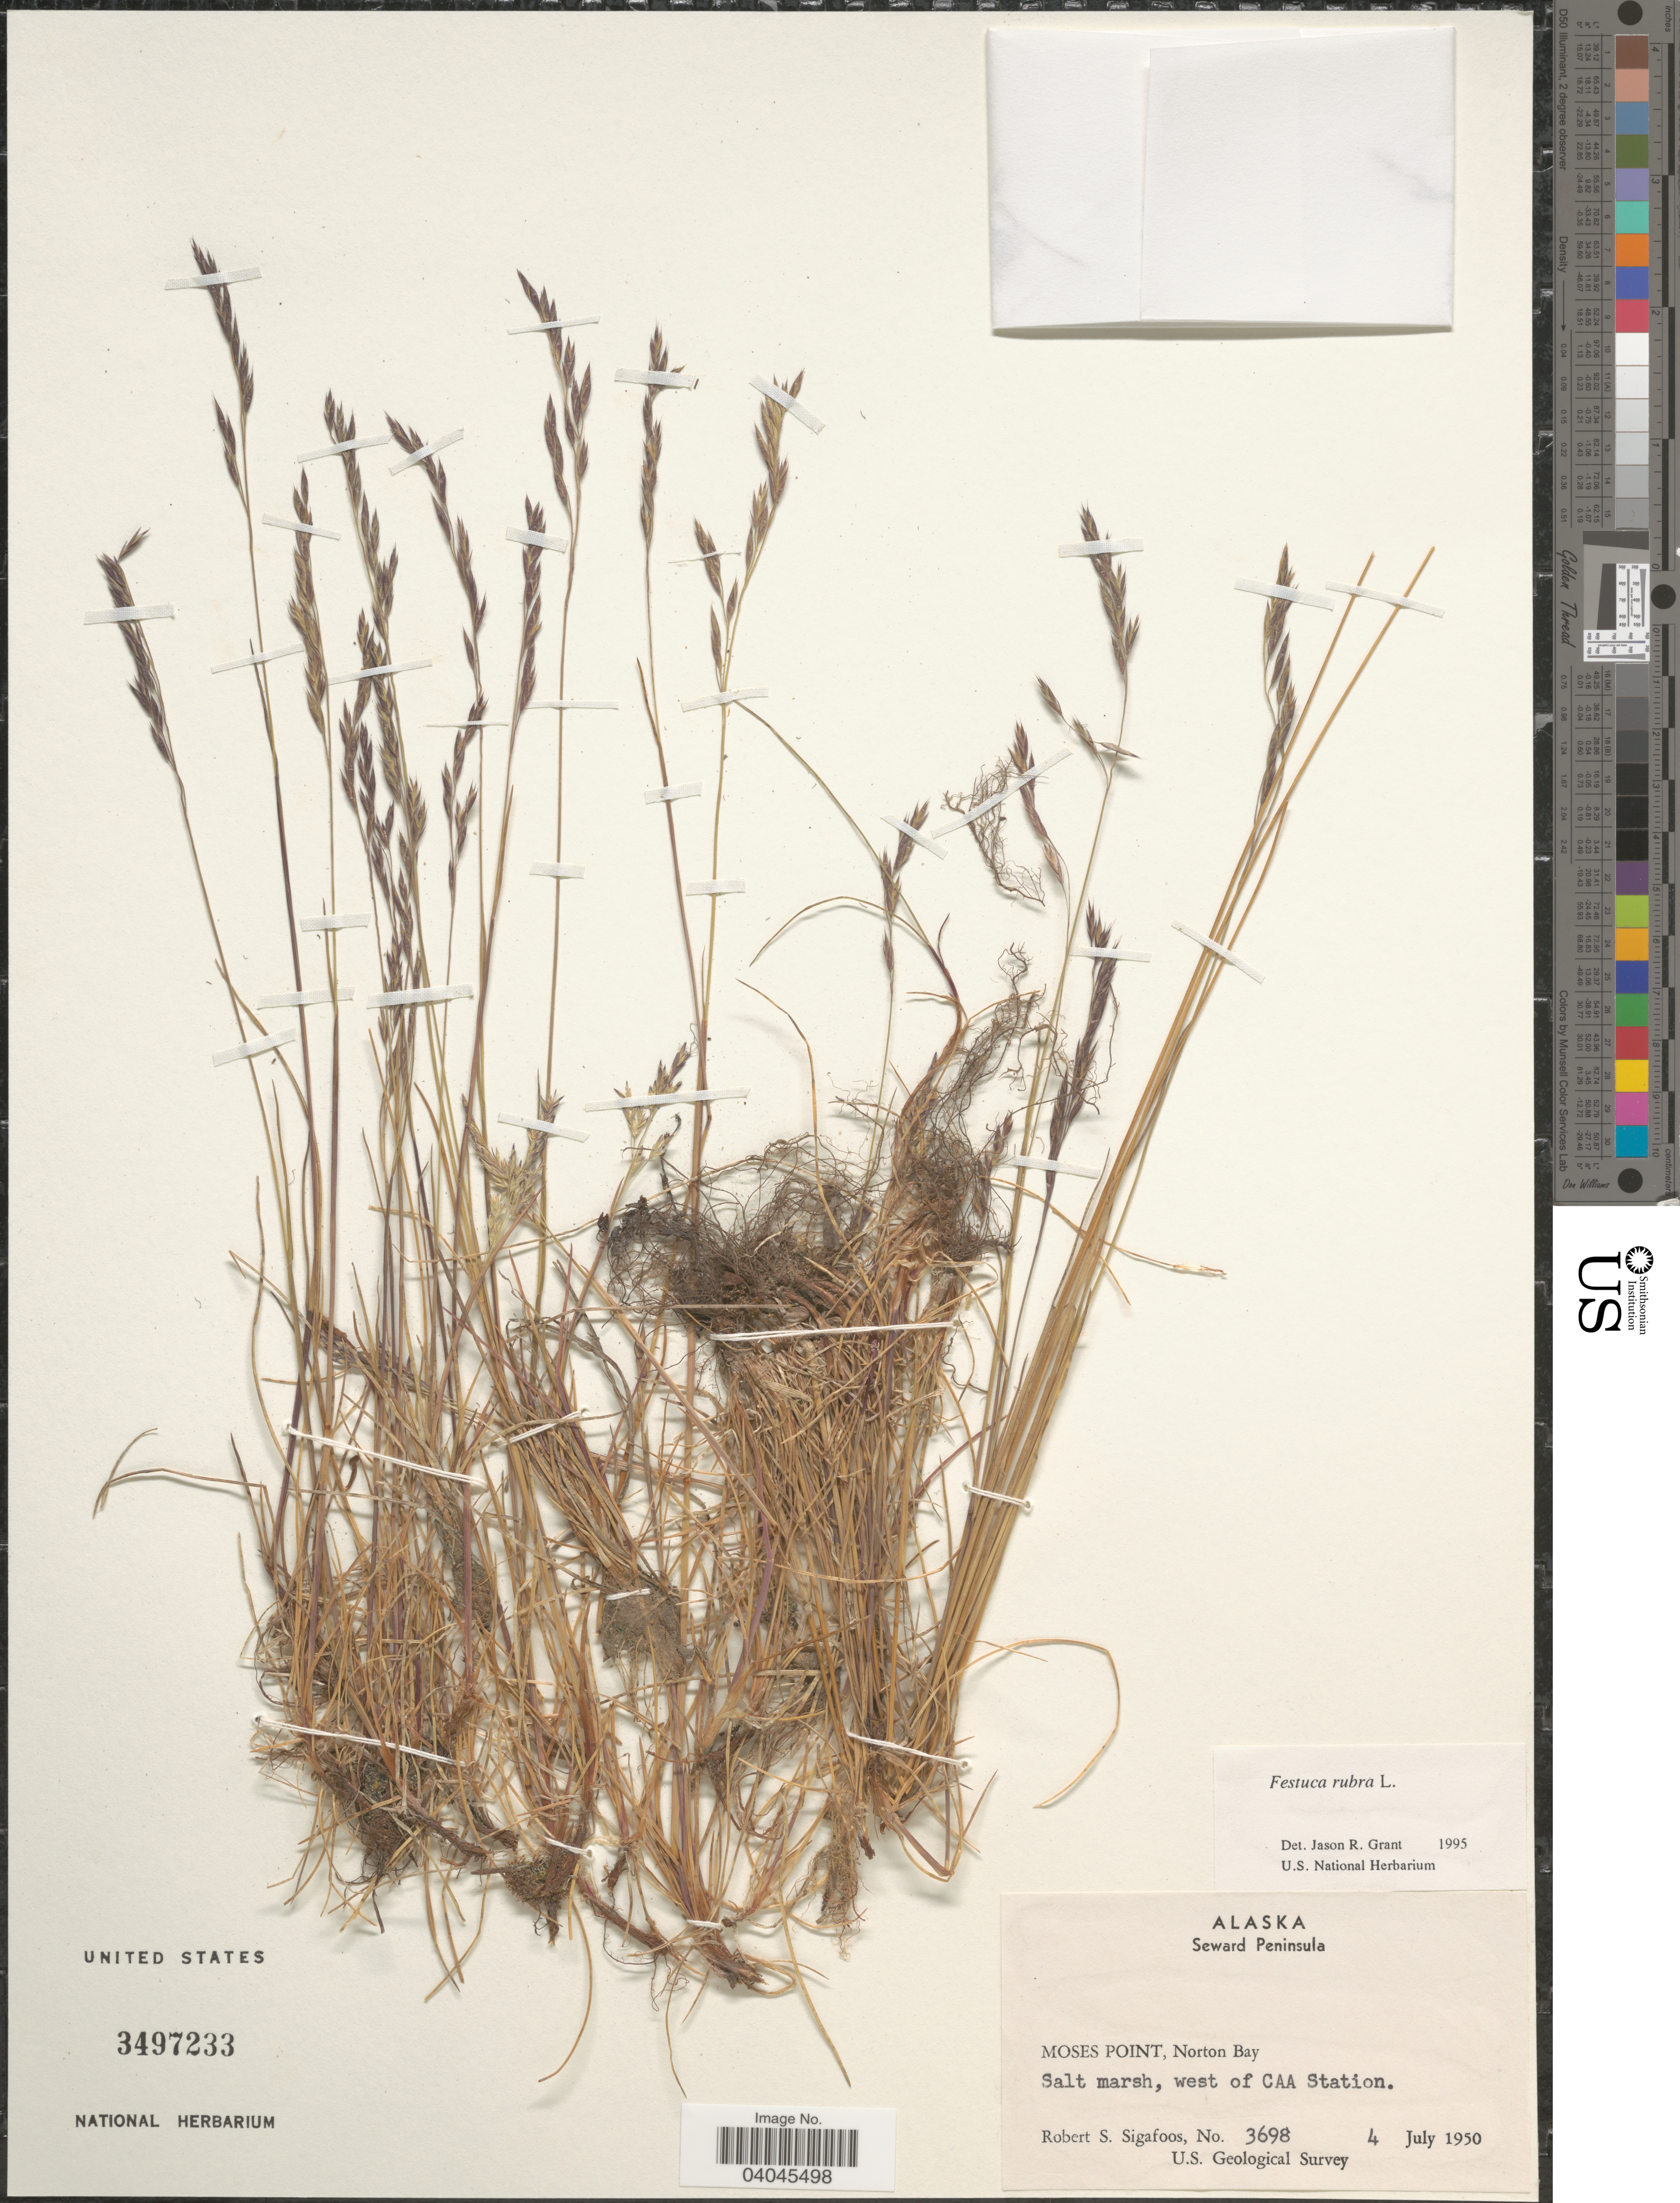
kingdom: Plantae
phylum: Tracheophyta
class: Liliopsida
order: Poales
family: Poaceae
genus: Festuca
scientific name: Festuca rubra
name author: L.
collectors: R. Sigafoos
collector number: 3698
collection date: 1950-07-04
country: United States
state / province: Alaska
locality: Seward Peninsula. Moses Point, Norton Bay. Salt marsh, west of CAA Station.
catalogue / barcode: US 3497233